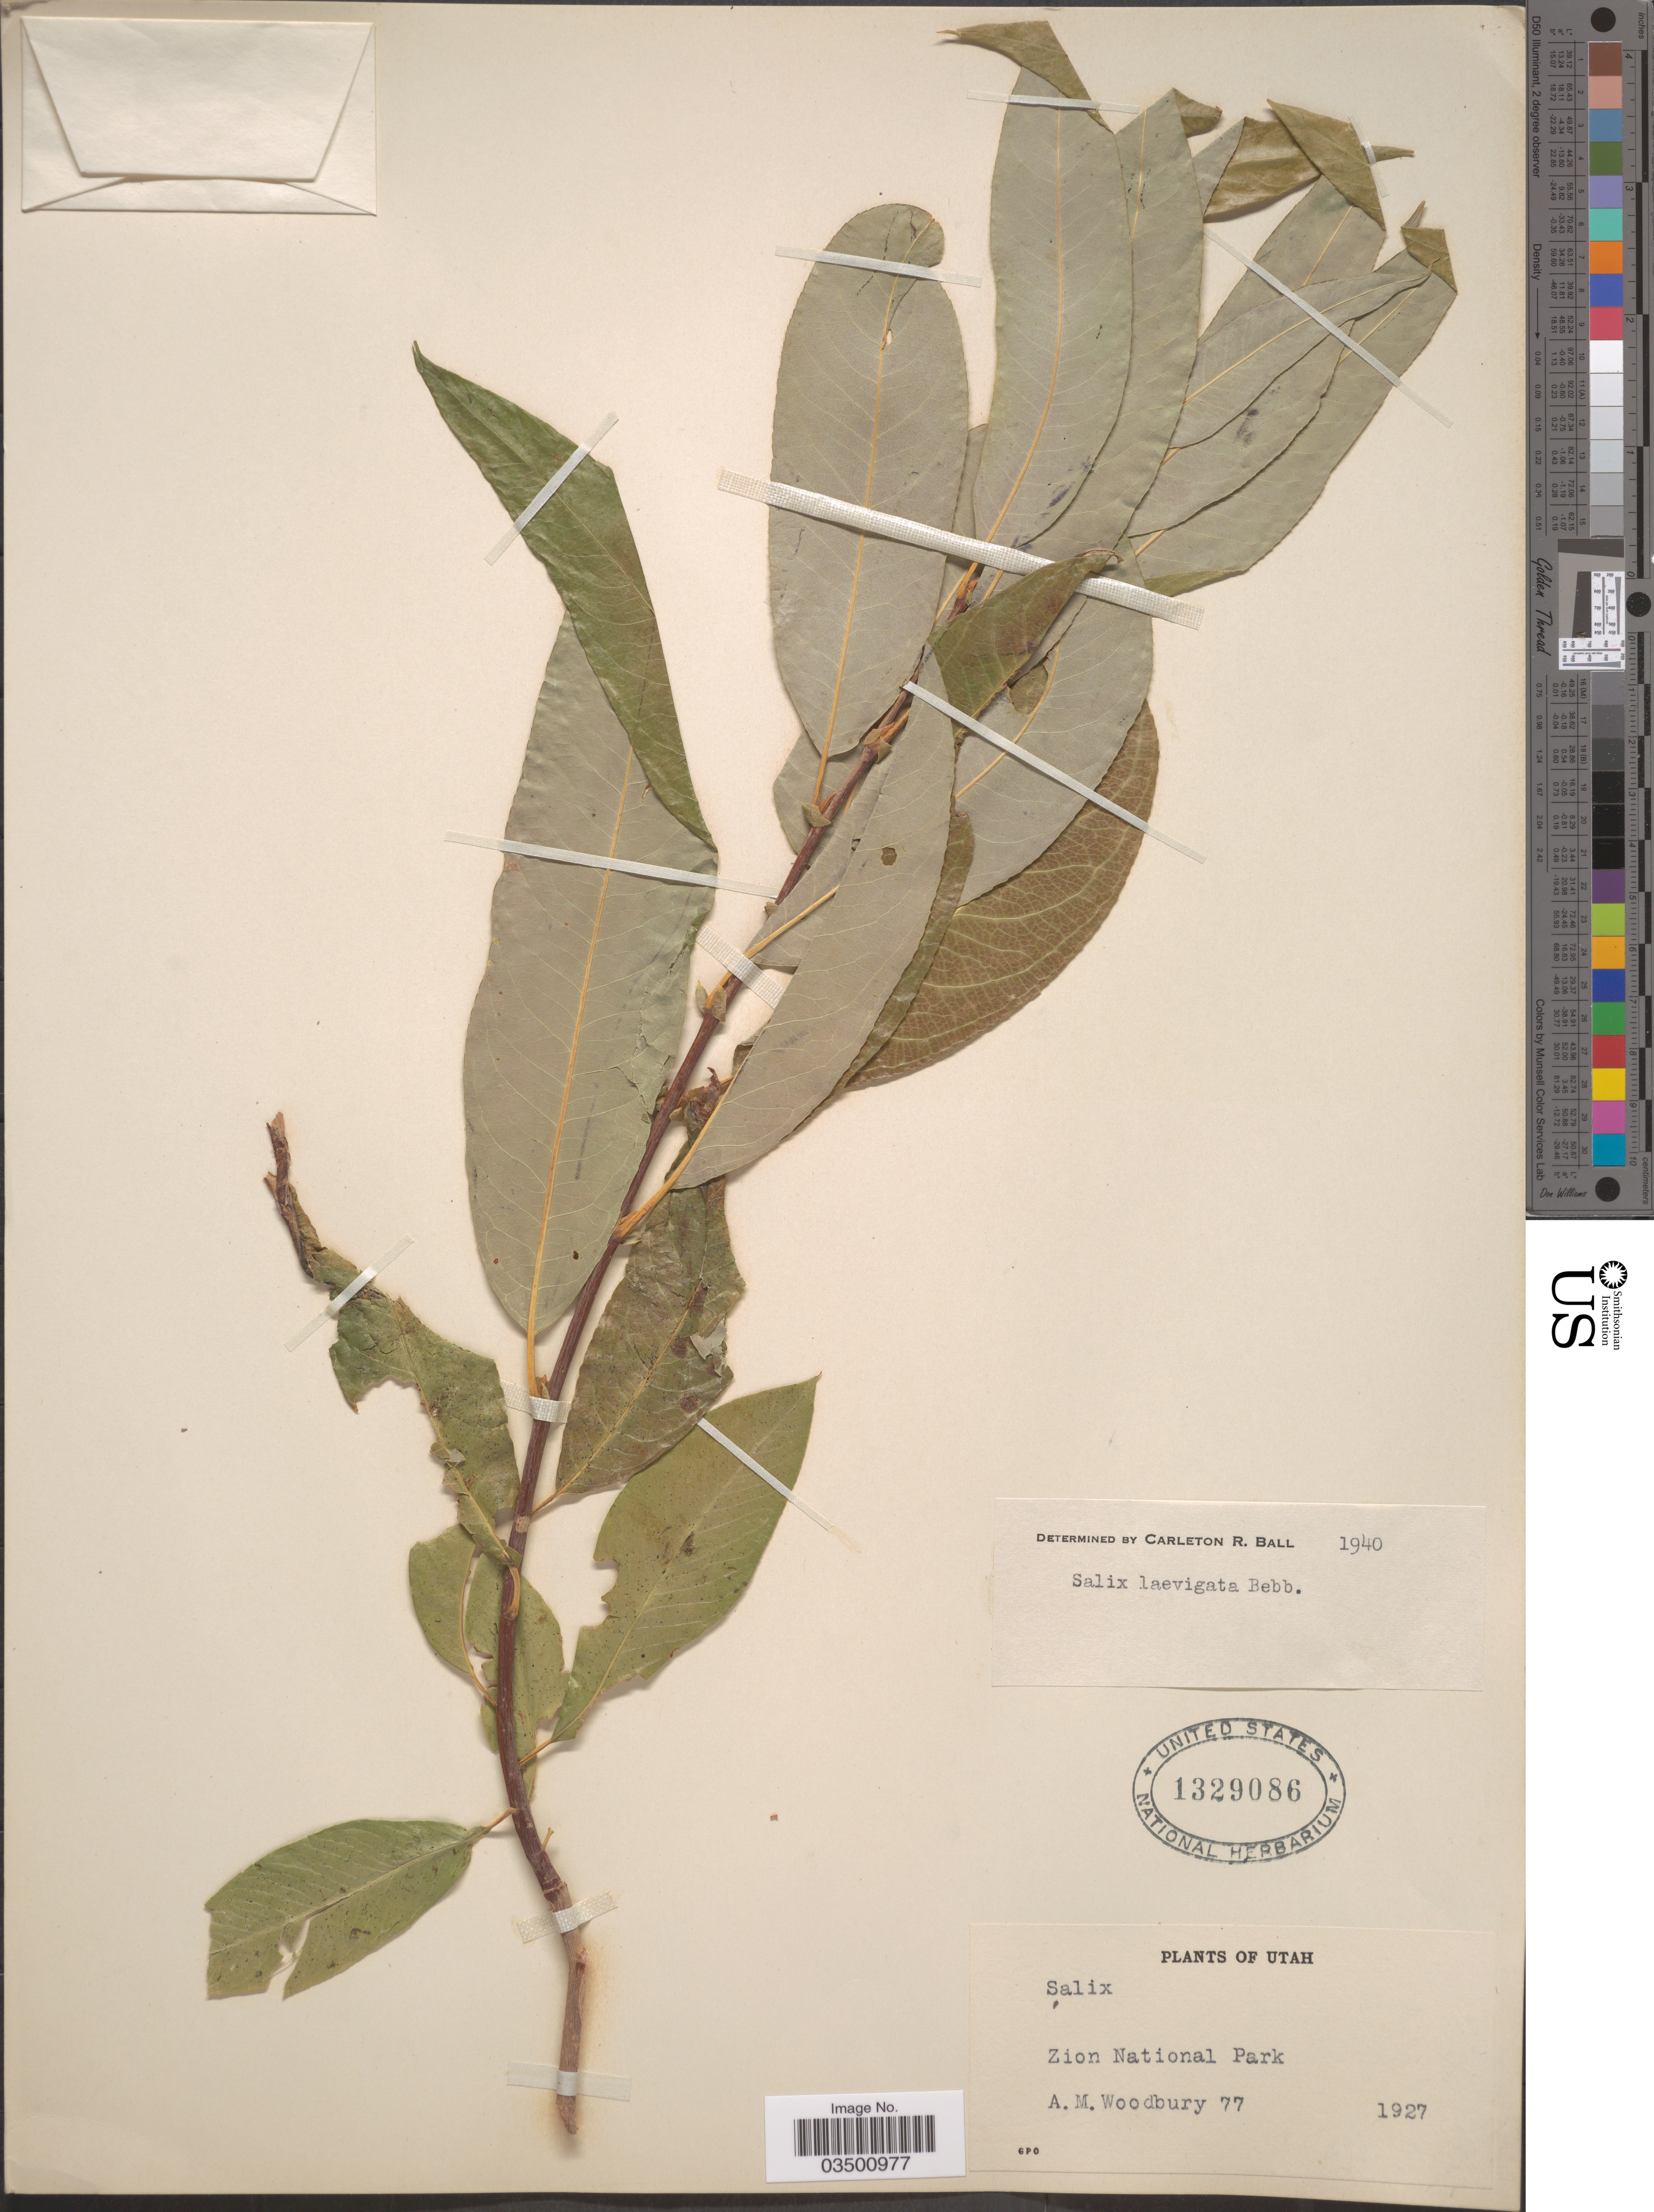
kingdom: Plantae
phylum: Tracheophyta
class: Magnoliopsida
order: Malpighiales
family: Salicaceae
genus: Salix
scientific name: Salix laevigata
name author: Bebb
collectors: A. M. Woodbury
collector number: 77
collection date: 1927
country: United States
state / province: Utah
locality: Zion National Park.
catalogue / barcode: US 1329086